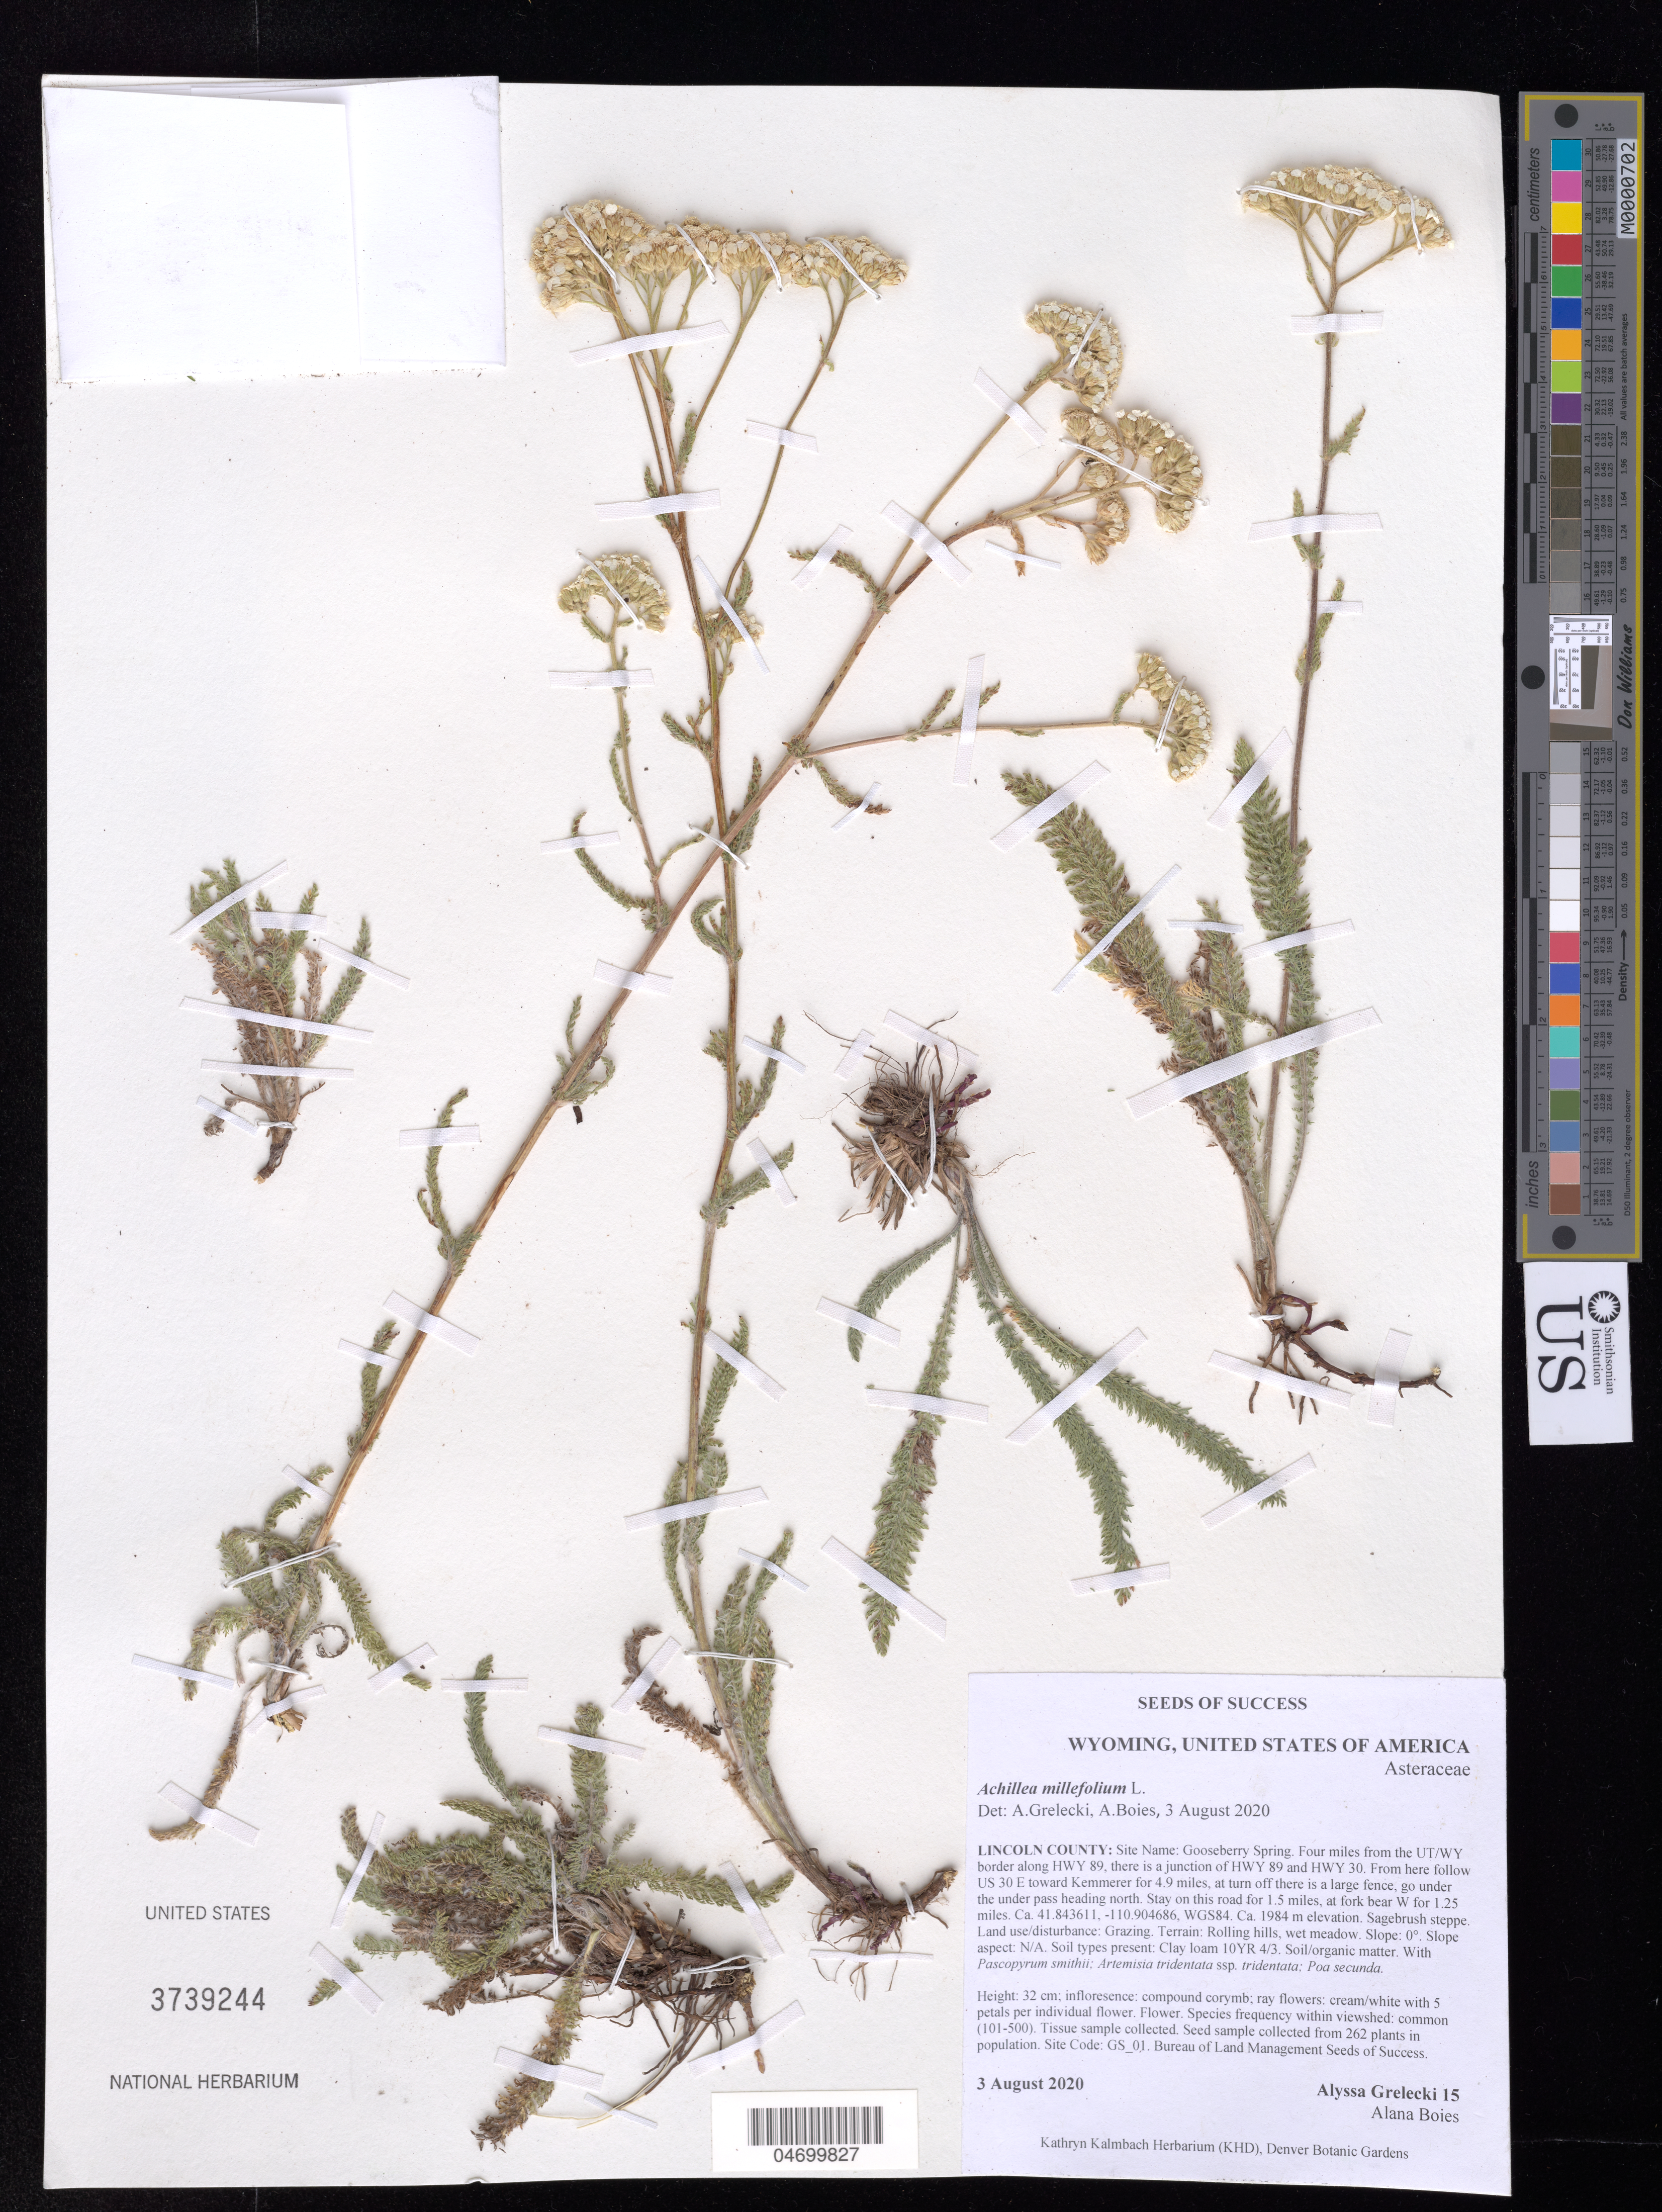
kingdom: Plantae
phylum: Tracheophyta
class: Magnoliopsida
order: Asterales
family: Asteraceae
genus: Achillea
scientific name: Achillea millefolium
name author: L.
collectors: A. Grelecki & A. Boies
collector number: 15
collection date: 2020-08-03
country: United States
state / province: Wyoming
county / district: Lincoln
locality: Gooseberry Spring.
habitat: Sagebrush steppe, wet meadow. Clay loam soil. With Pascopyrum smithii, Artemisia tridentata, Poa secunda, etc.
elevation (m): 1984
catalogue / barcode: US 3739244